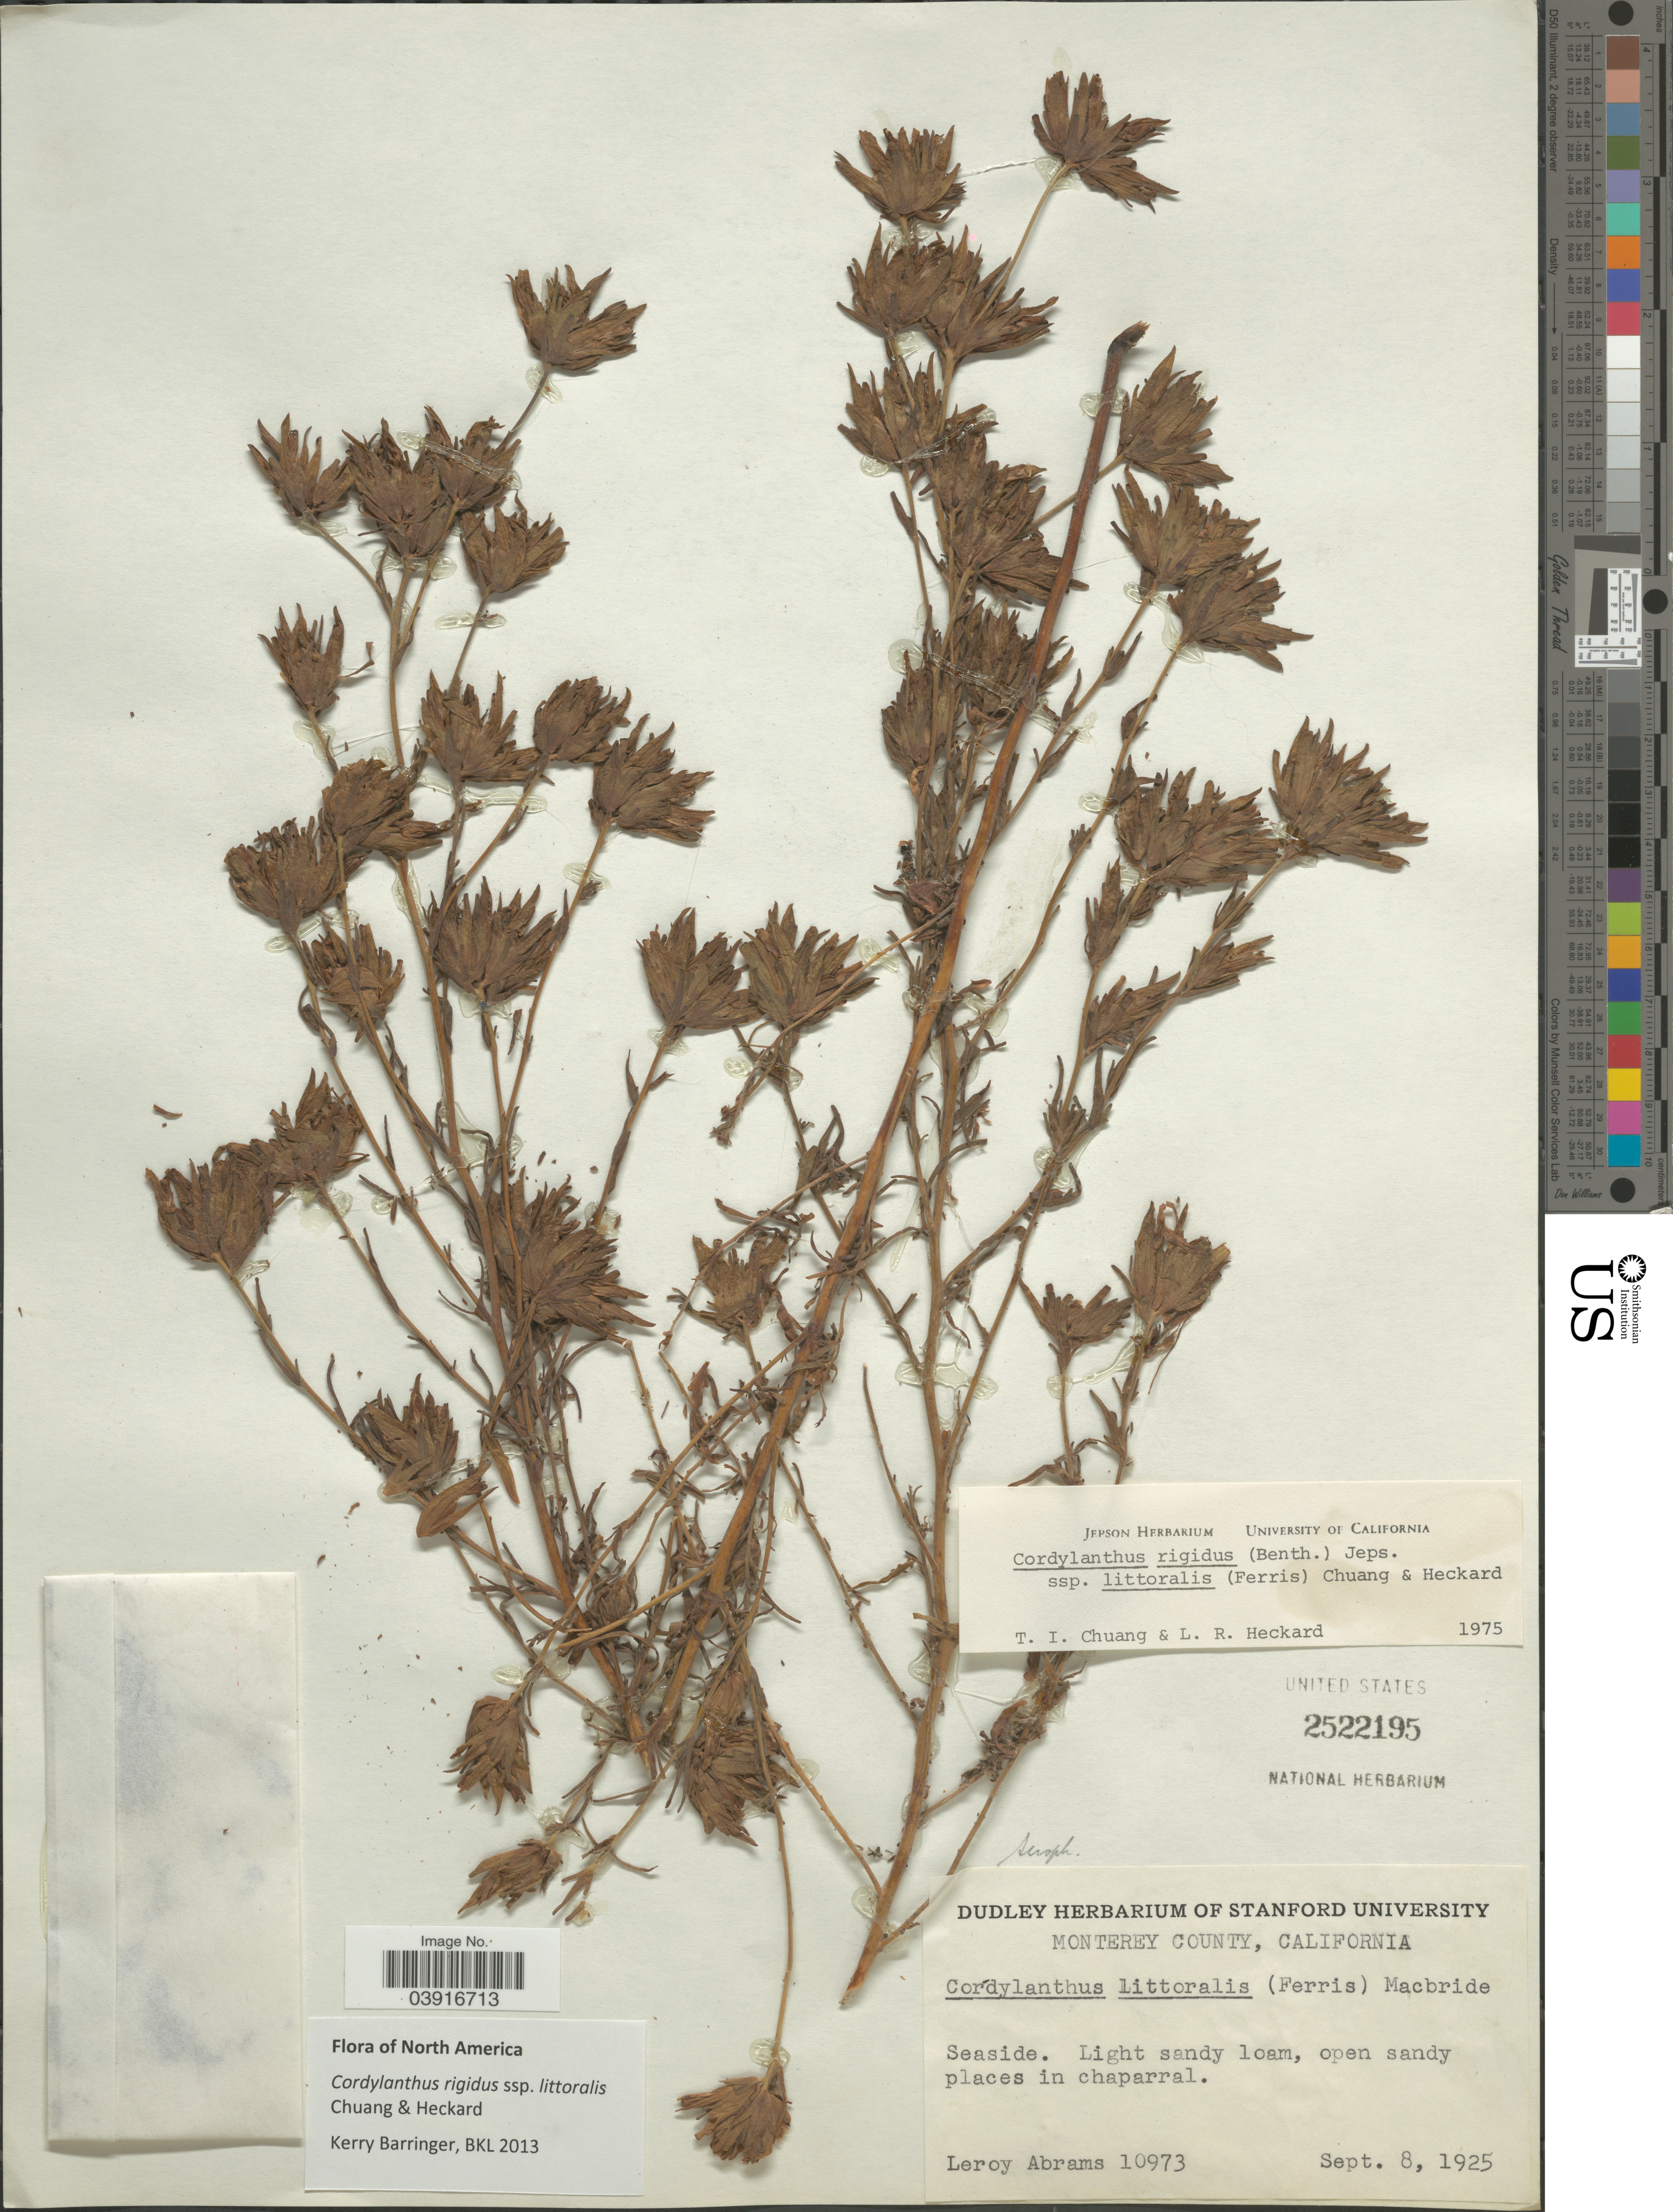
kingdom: Plantae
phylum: Tracheophyta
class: Magnoliopsida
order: Lamiales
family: Orobanchaceae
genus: Cordylanthus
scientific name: Cordylanthus rigidus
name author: (Benth.) Jeps.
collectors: L. Abrams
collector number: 10973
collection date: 1925-09-08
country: United States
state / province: California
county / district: Monterey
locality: Monterey County. Seaside. Light sandy loam, open sandy places in chaparral.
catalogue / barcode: US 2522195